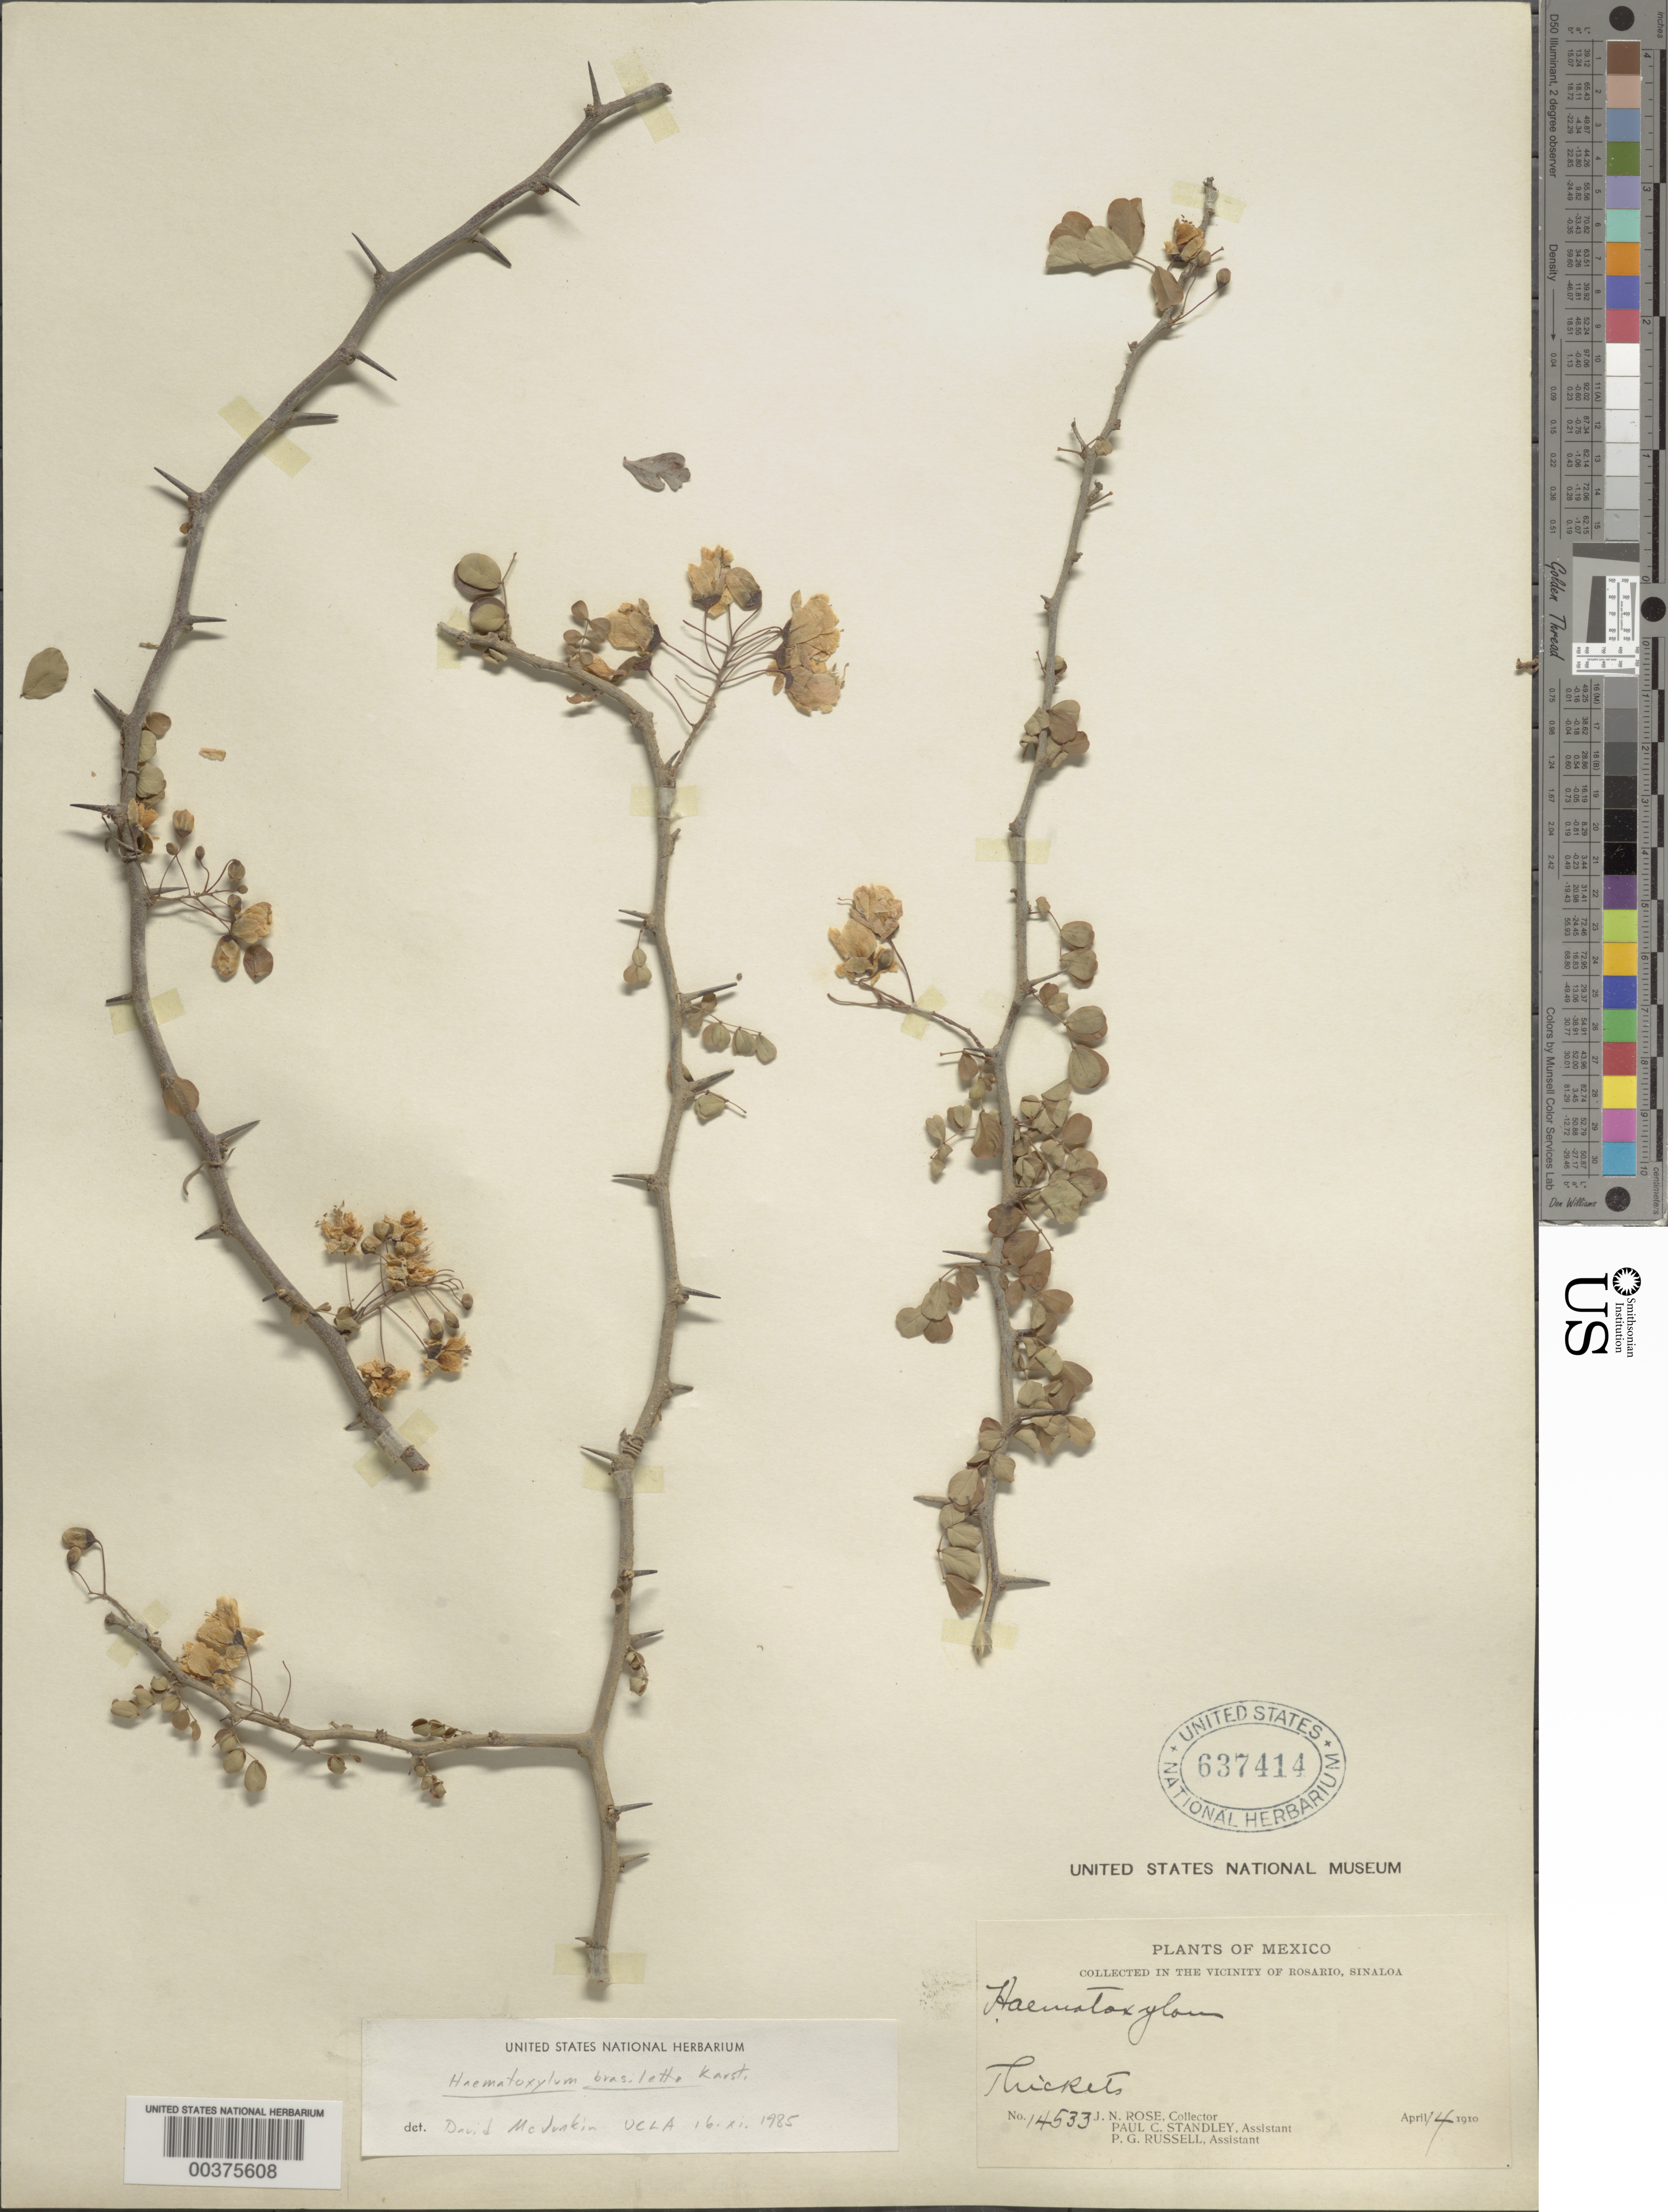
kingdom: Plantae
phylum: Tracheophyta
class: Magnoliopsida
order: Fabales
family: Fabaceae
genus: Haematoxylum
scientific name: Haematoxylum brasiletto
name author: H. Karst.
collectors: J. N. Rose, P. C. Standley & P. G. Russell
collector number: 14533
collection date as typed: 14 Apr 1910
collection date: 1910-04-14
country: Mexico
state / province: Sinaloa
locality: Vicinity of Rosario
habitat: Thickets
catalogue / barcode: US 637414